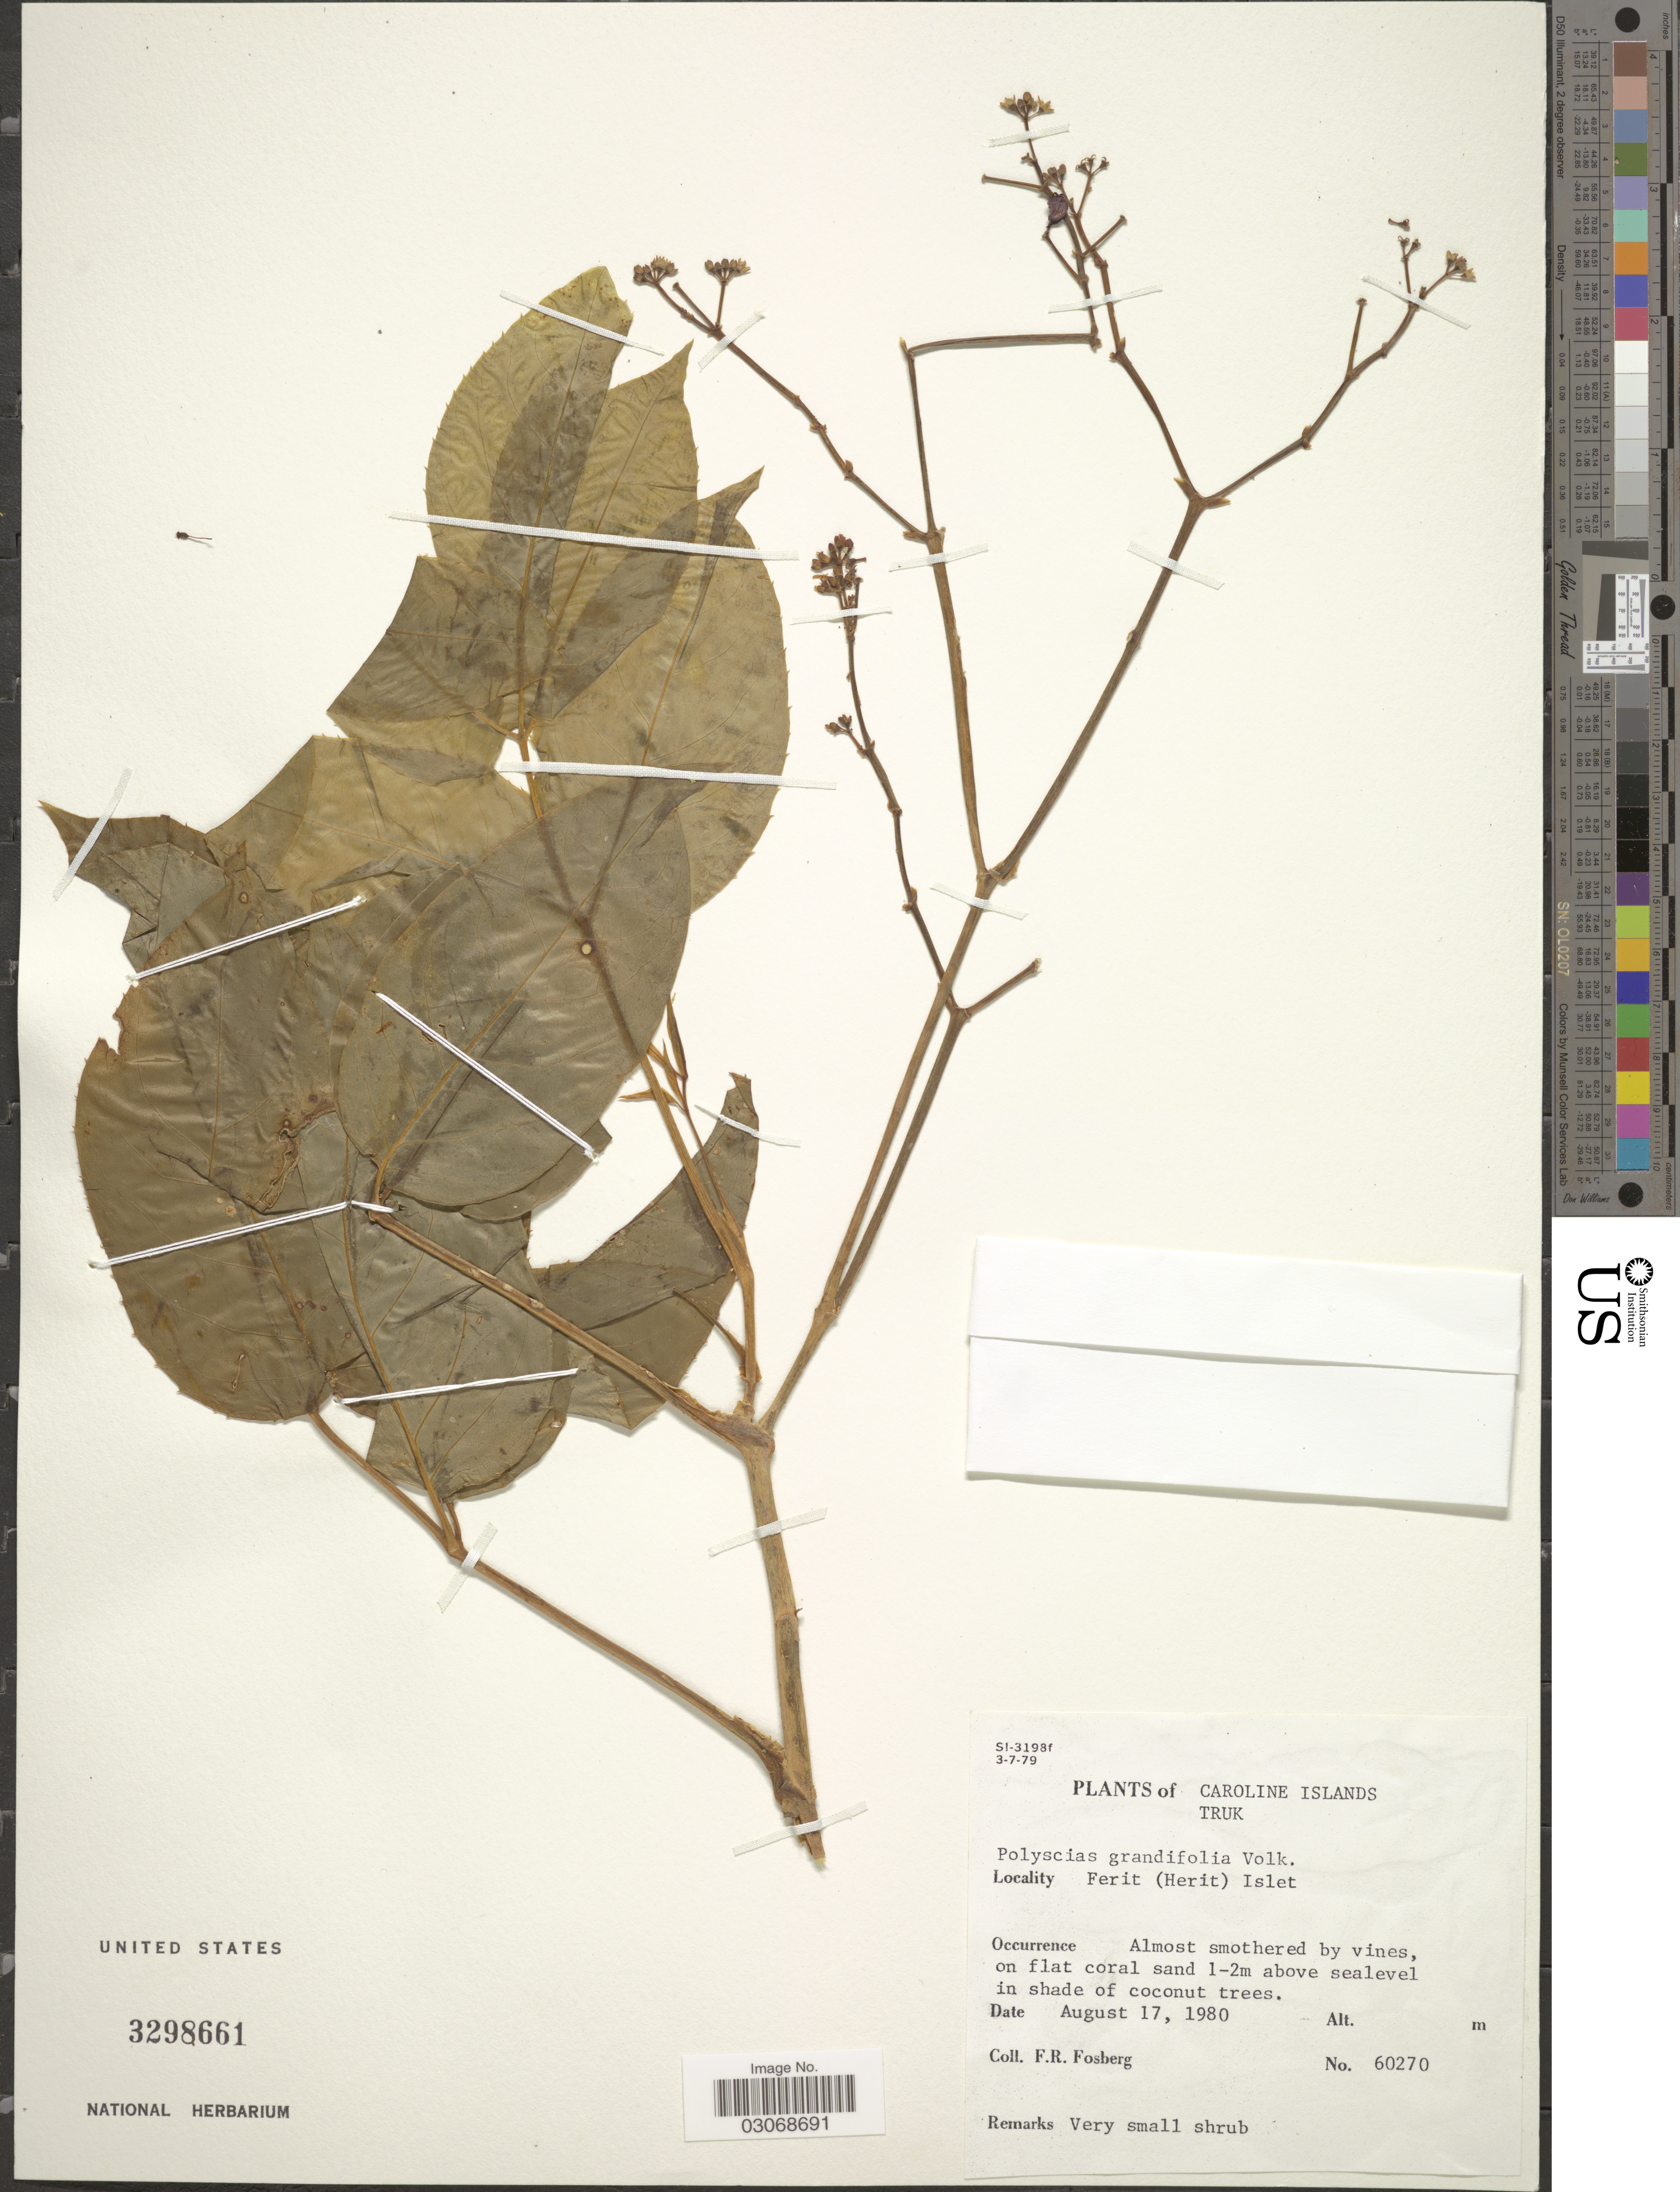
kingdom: Plantae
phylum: Tracheophyta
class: Magnoliopsida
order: Apiales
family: Araliaceae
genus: Polyscias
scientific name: Polyscias macgillivrayi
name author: Harms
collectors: F. R. Fosberg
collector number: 60270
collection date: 1980-08-17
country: Micronesia, Federated States of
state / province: Truk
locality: Caroline Islands, Truk, Ferit (Herit) Islet.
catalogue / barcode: US 3298661